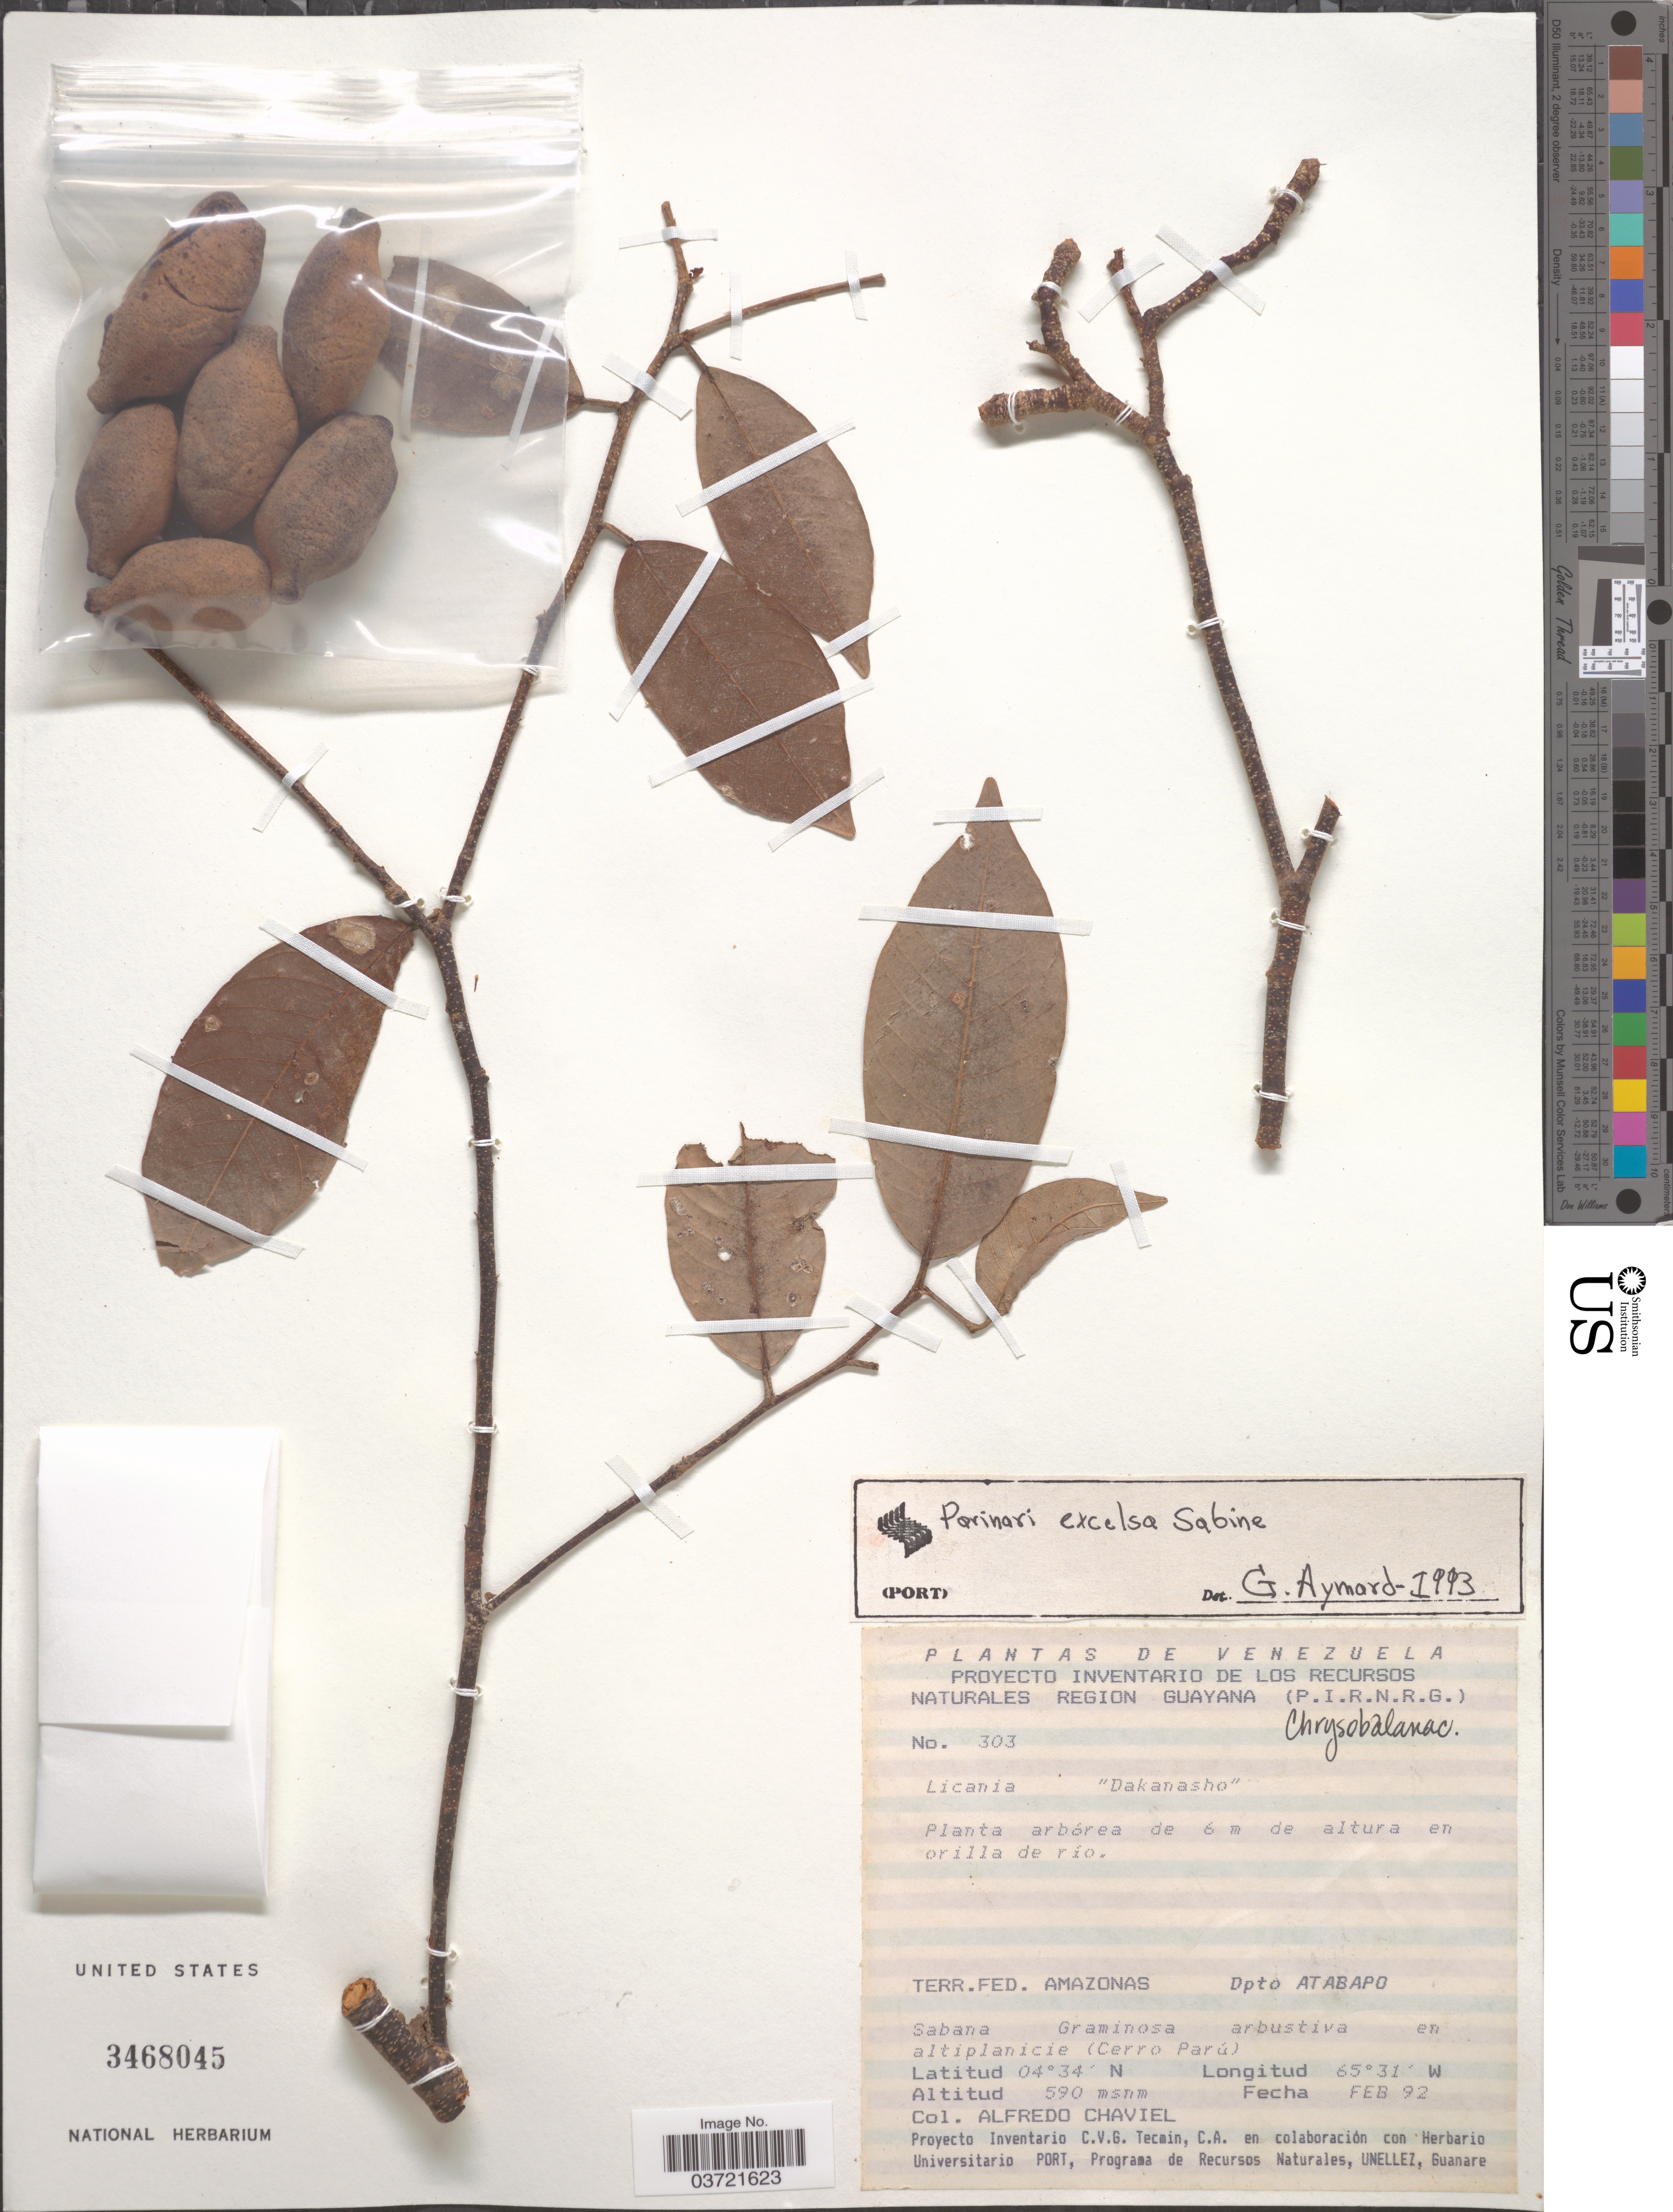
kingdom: Plantae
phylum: Tracheophyta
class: Magnoliopsida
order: Malpighiales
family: Chrysobalanaceae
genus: Parinari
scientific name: Parinari excelsa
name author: Sabine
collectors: A. Chaviel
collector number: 303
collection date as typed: Transcribed d/m/y: /2/92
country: Venezuela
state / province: Amazonas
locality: Terr.Fed. Amazonas. Dpto Atabapo.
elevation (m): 590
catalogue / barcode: US 3468045